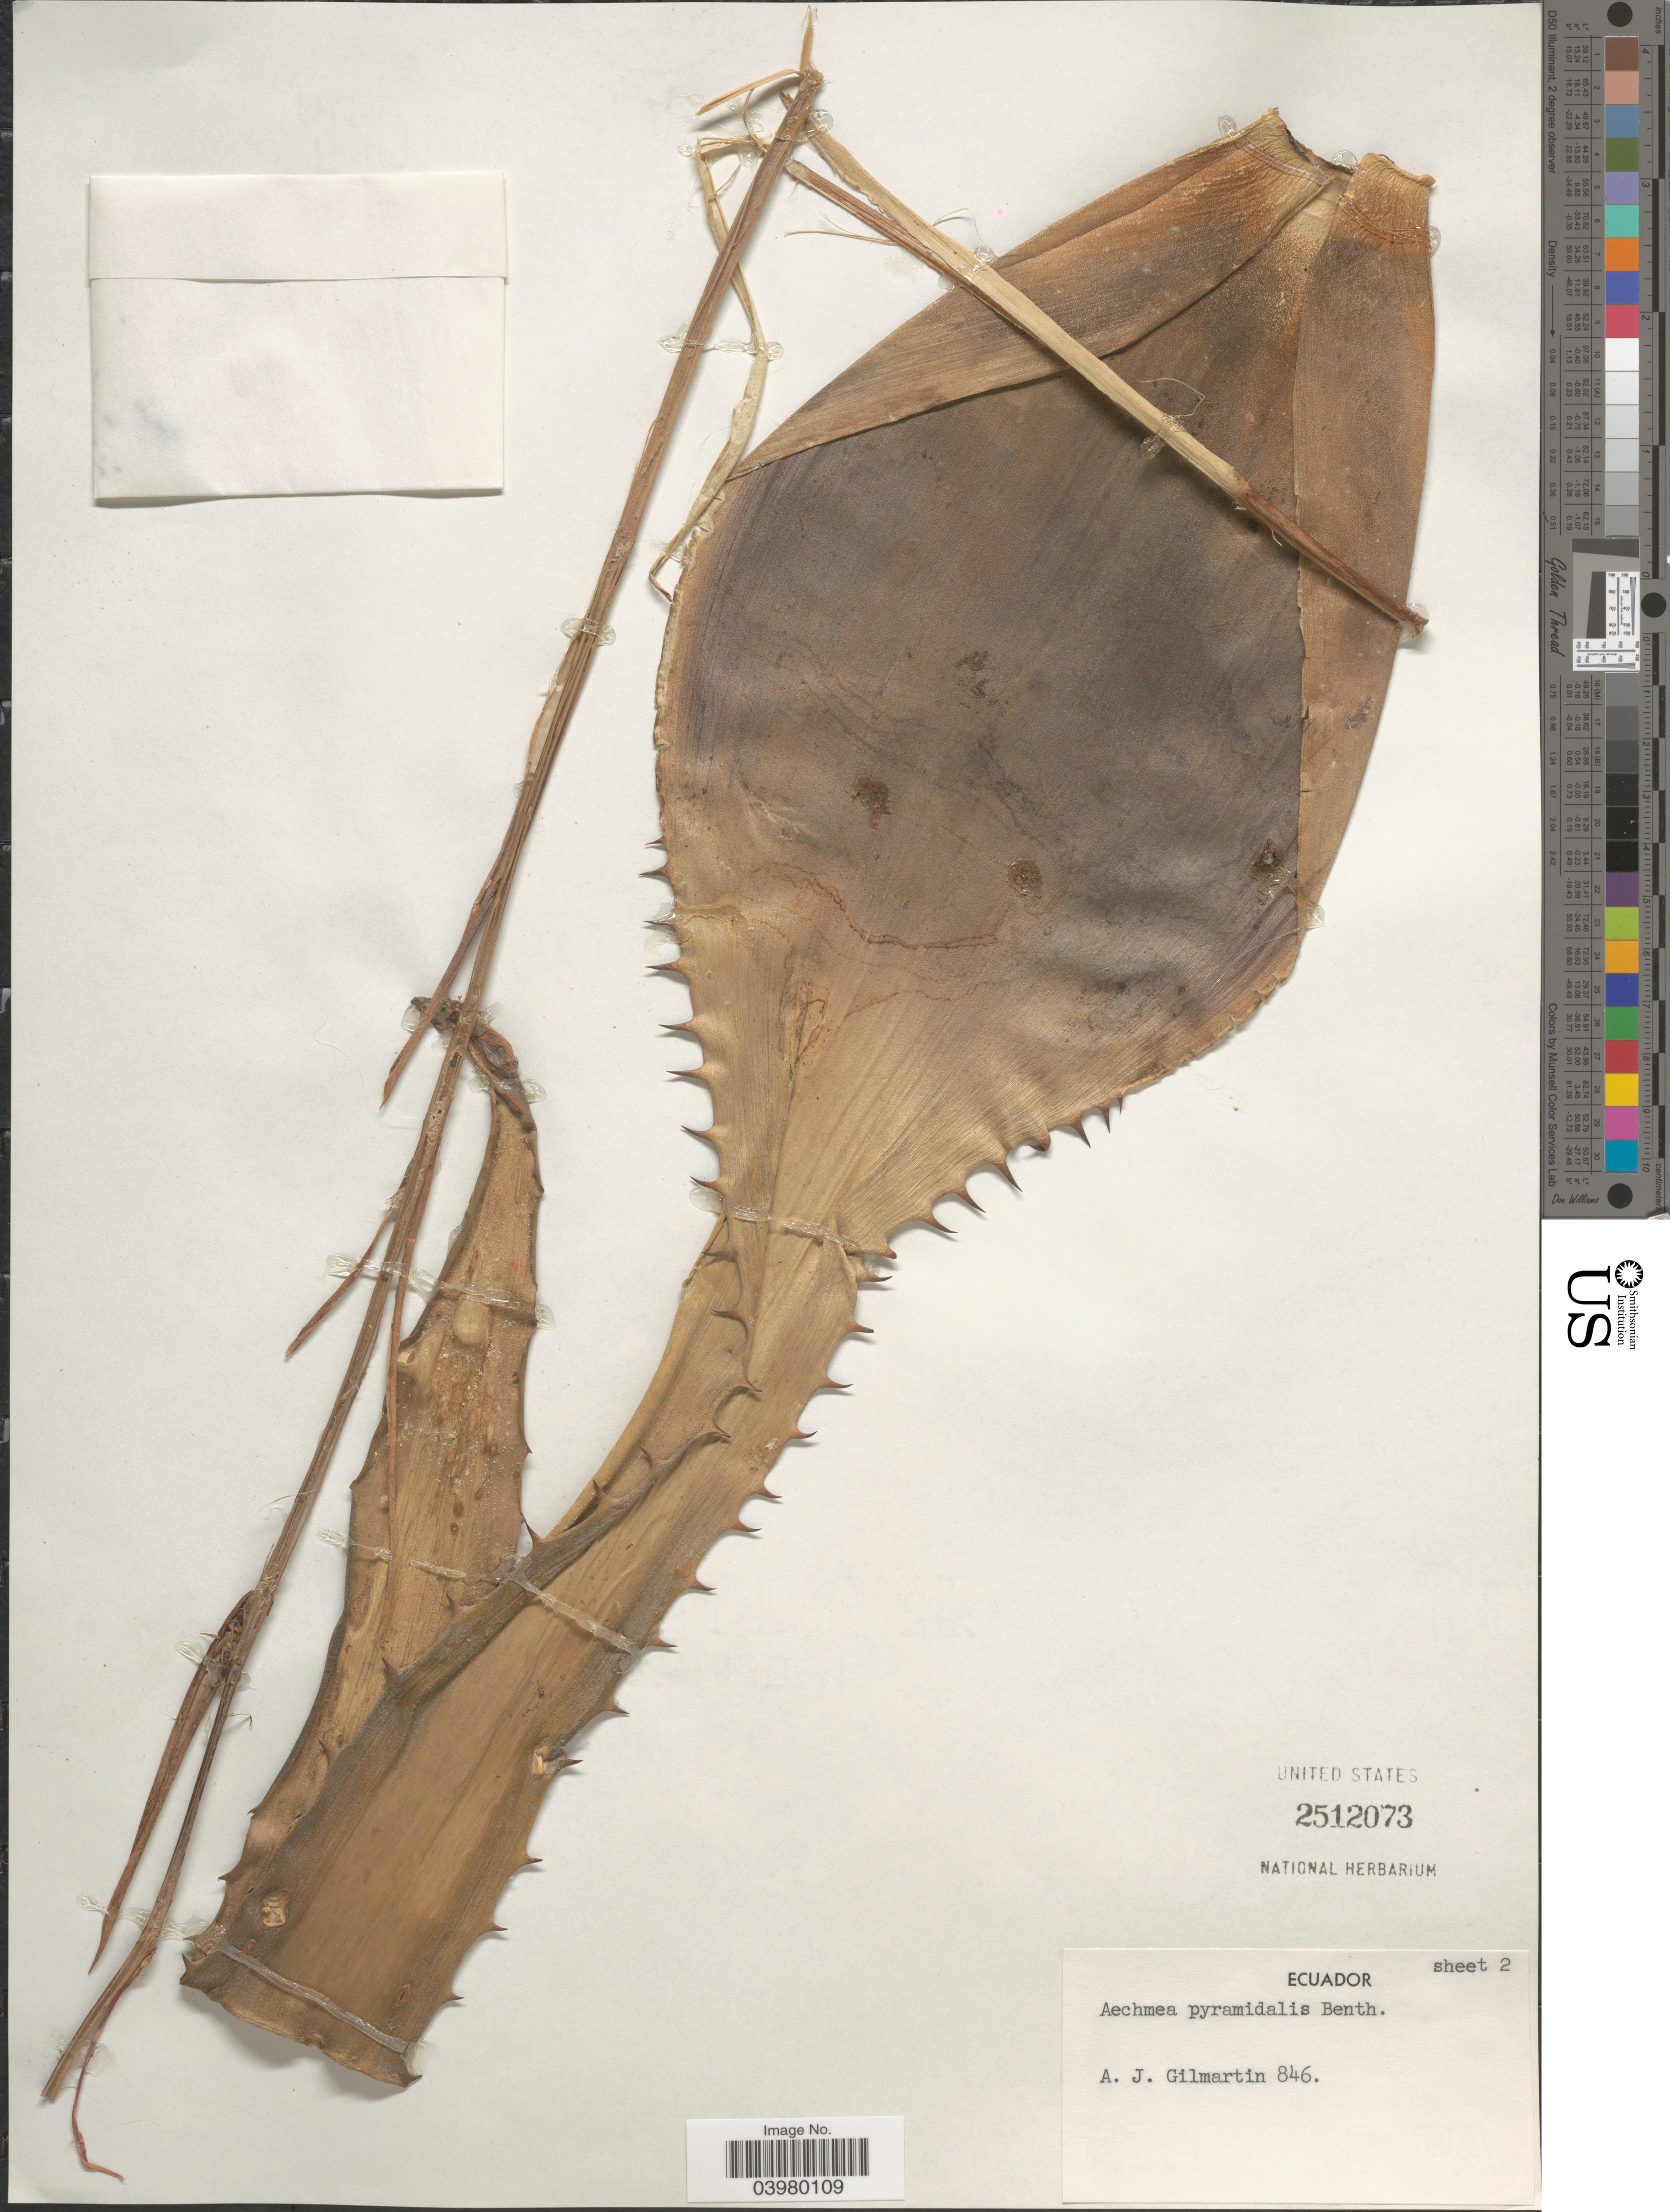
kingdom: Plantae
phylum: Tracheophyta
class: Liliopsida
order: Poales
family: Bromeliaceae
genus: Aechmea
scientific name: Aechmea pyramidalis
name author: Benth.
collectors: A. J. Gilmartin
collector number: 846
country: Ecuador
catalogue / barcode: US 2512073